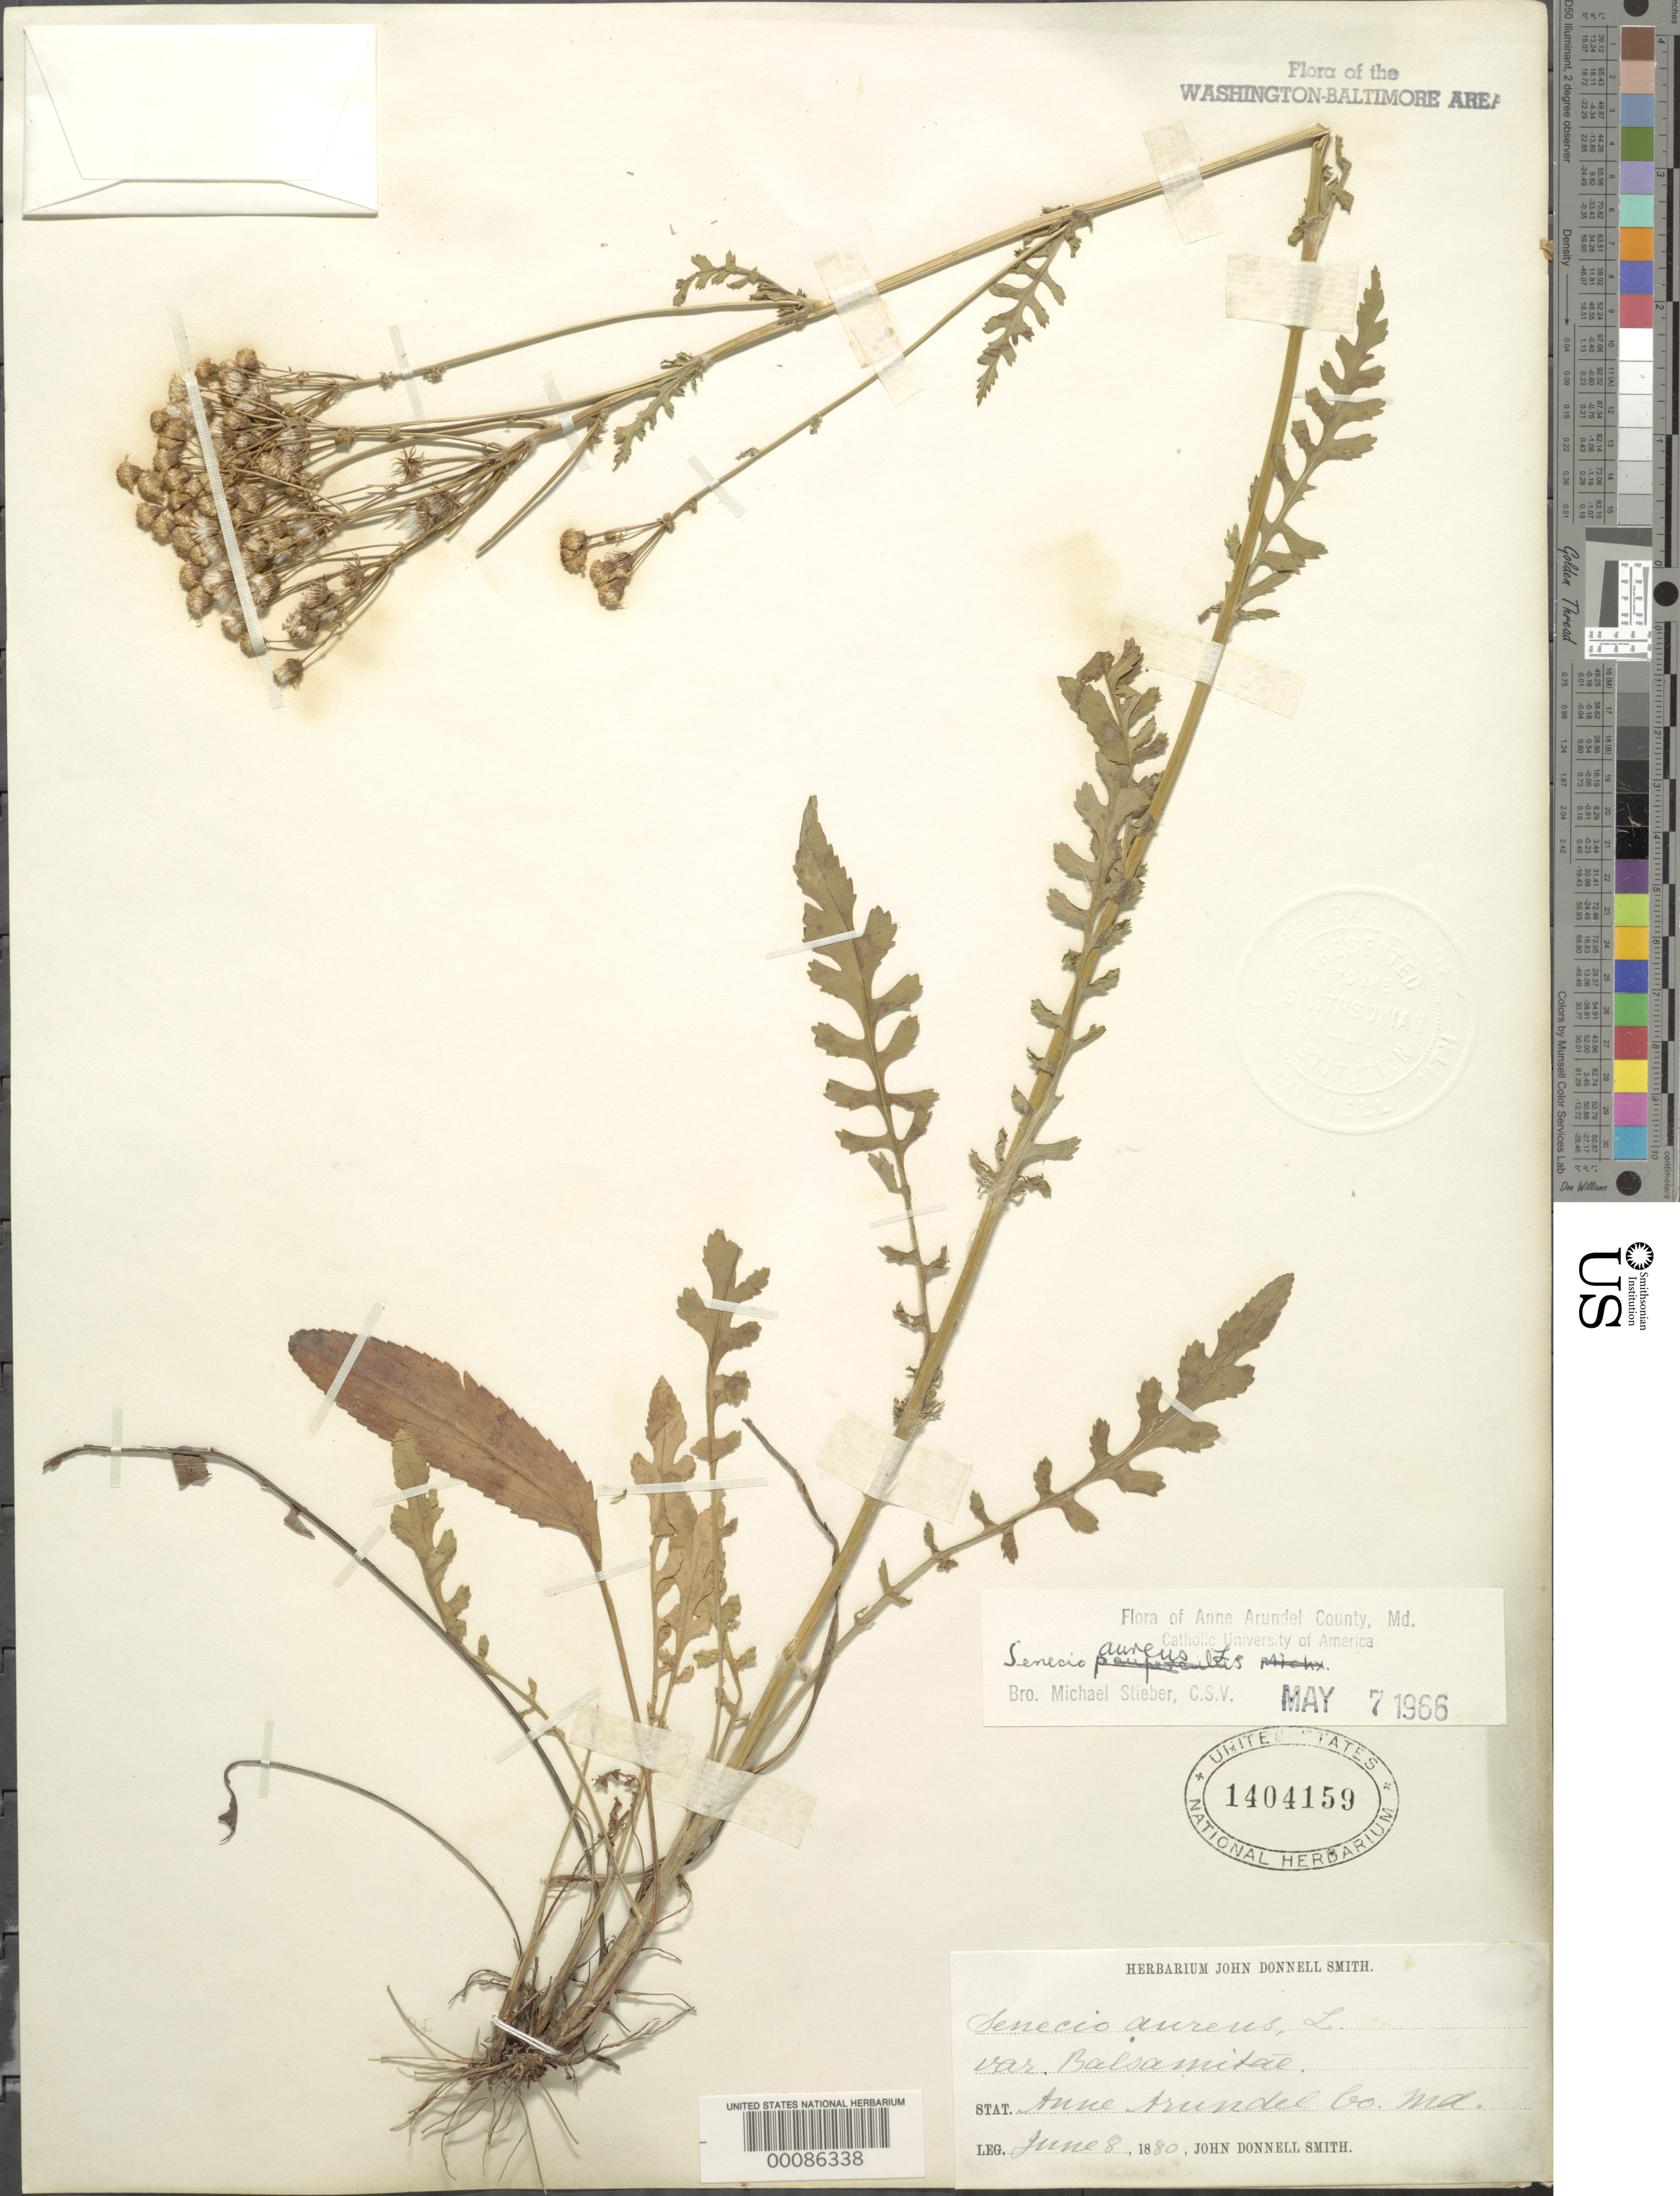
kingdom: Plantae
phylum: Tracheophyta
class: Magnoliopsida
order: Asterales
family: Asteraceae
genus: Packera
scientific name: Packera aurea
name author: (L.) Á. Löve & D. Löve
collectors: J. Donnell Smith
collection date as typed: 08 Jun 1880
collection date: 1880-06-08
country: United States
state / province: Maryland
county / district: Anne Arundel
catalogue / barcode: US 1404159